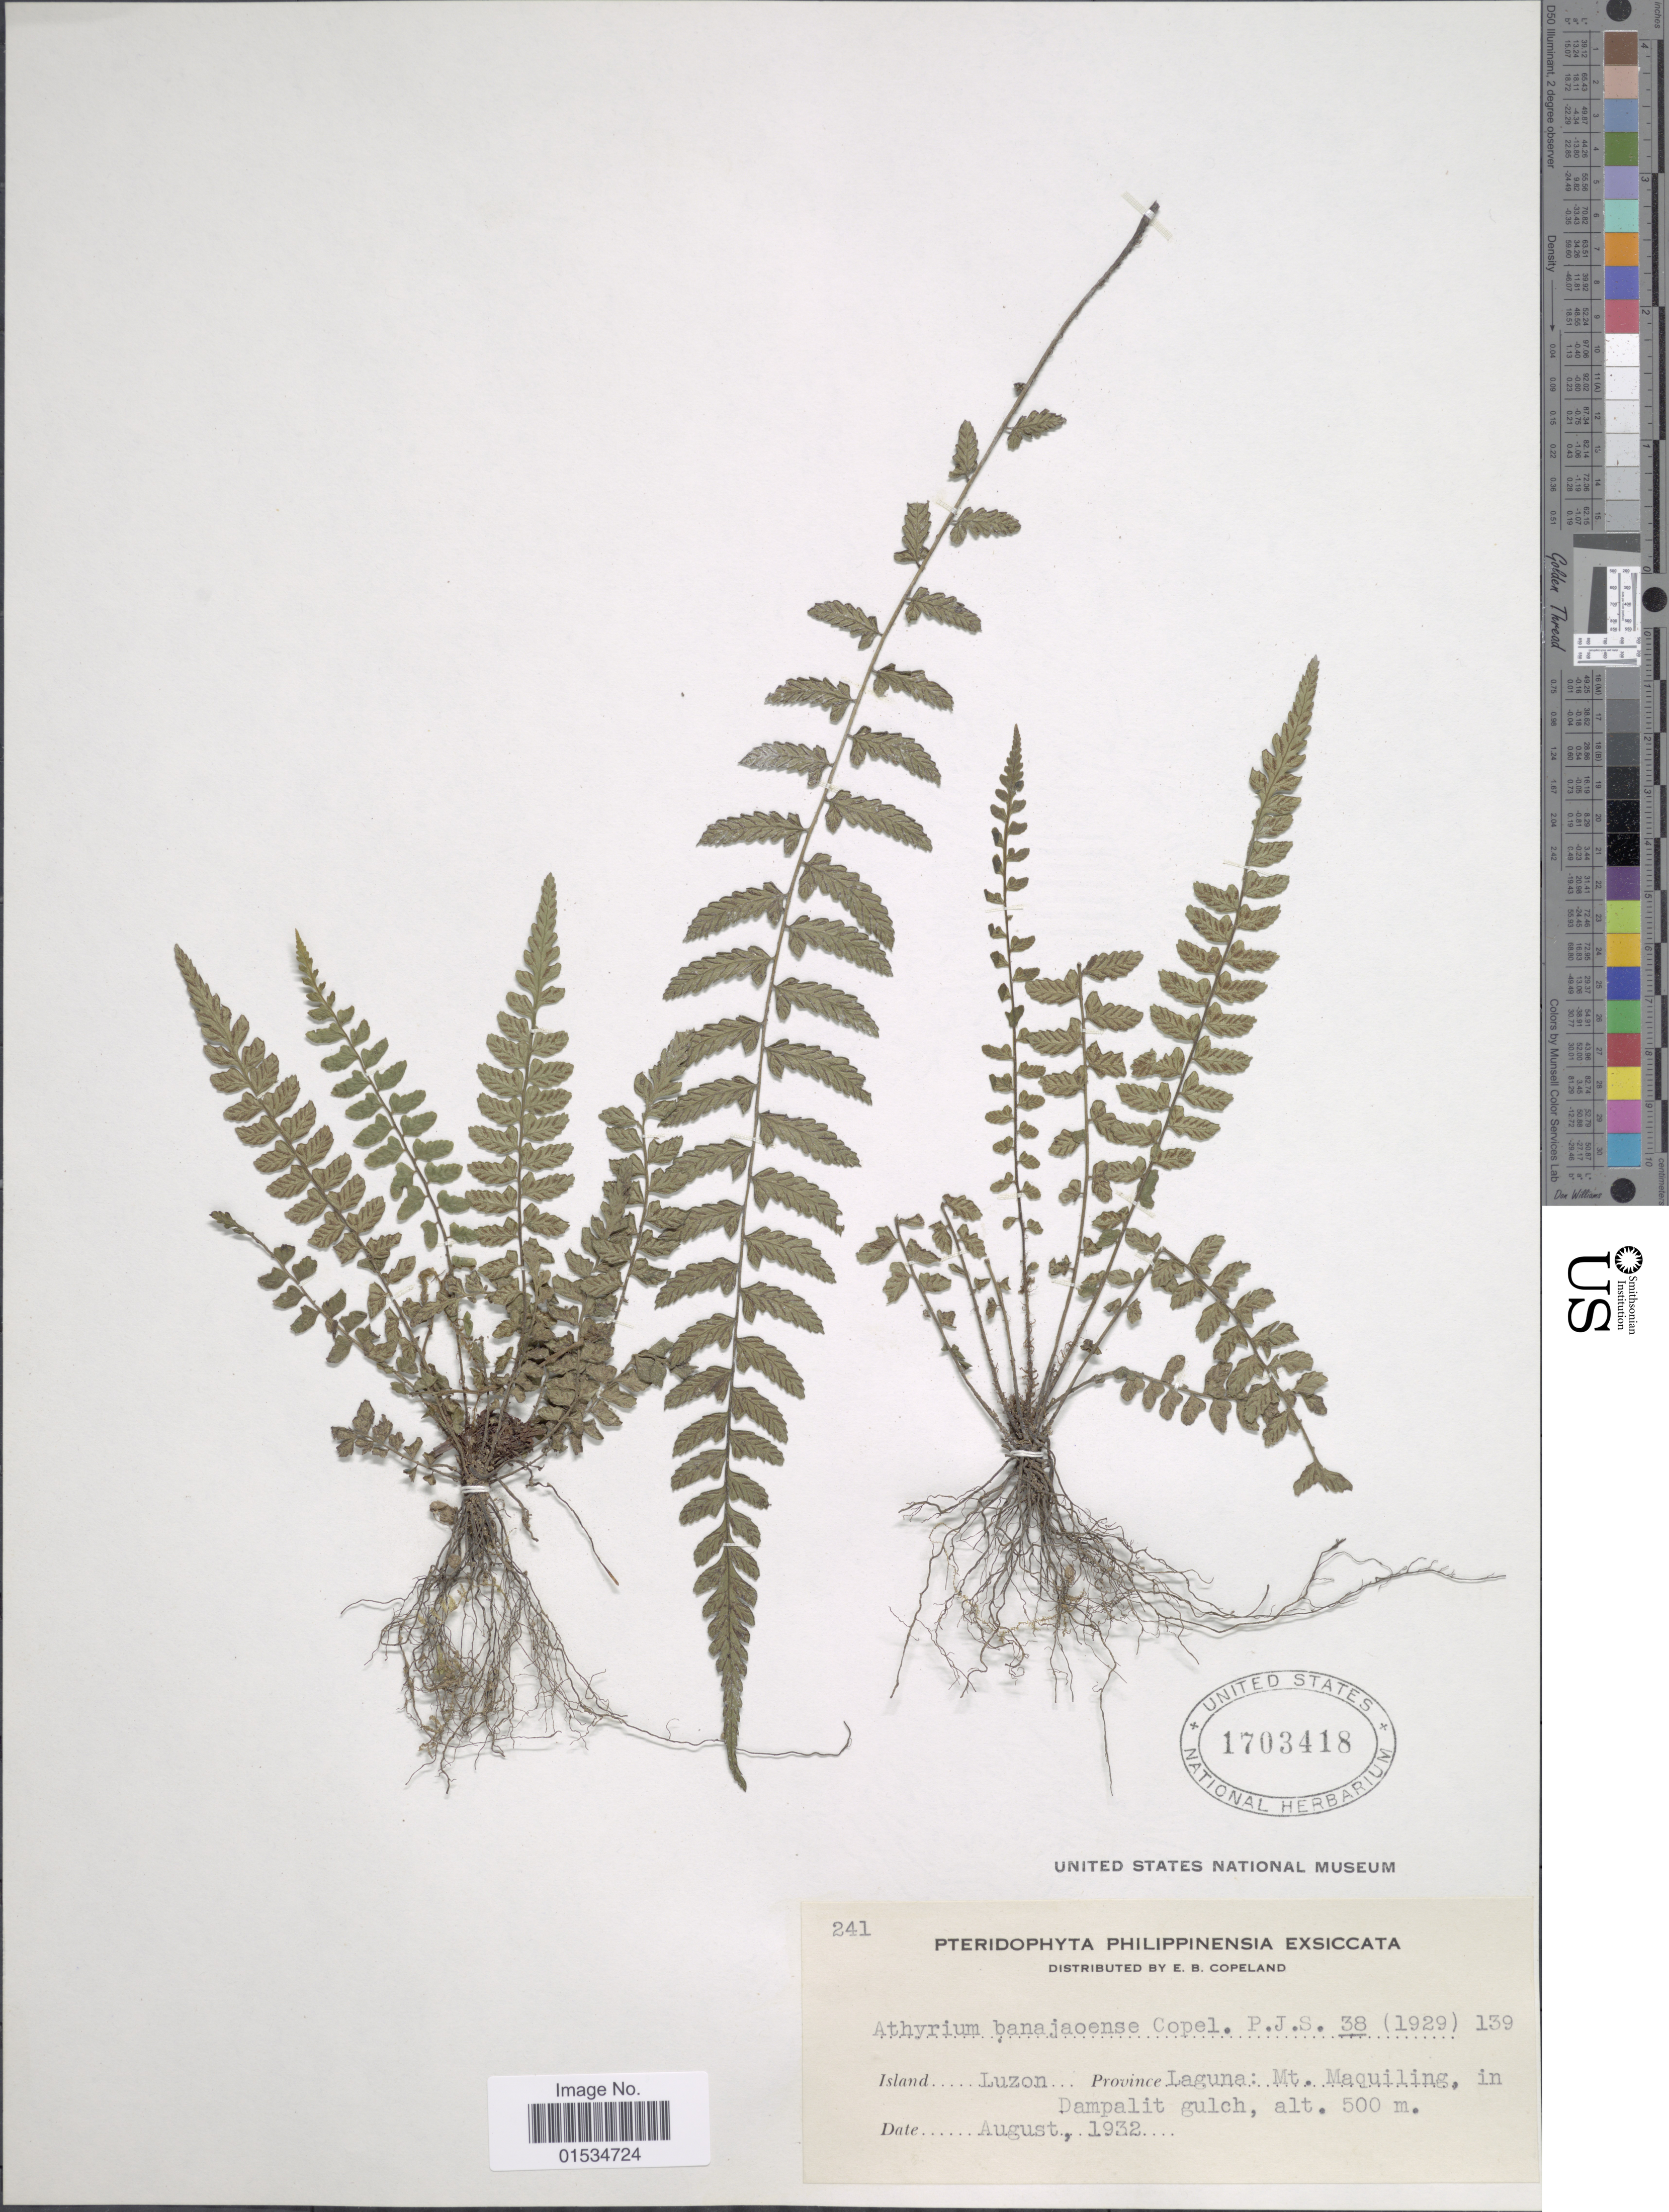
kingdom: Plantae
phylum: Tracheophyta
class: Polypodiopsida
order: Polypodiales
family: Athyriaceae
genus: Diplazium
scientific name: Diplazium banajaoense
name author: (Copel.) C. Chr.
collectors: E. B. Copeland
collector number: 241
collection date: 1932-08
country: Philippines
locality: Luzon, Laguna; Mt Maquiling, in Dampalit gulch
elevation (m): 500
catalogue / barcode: US 1703418